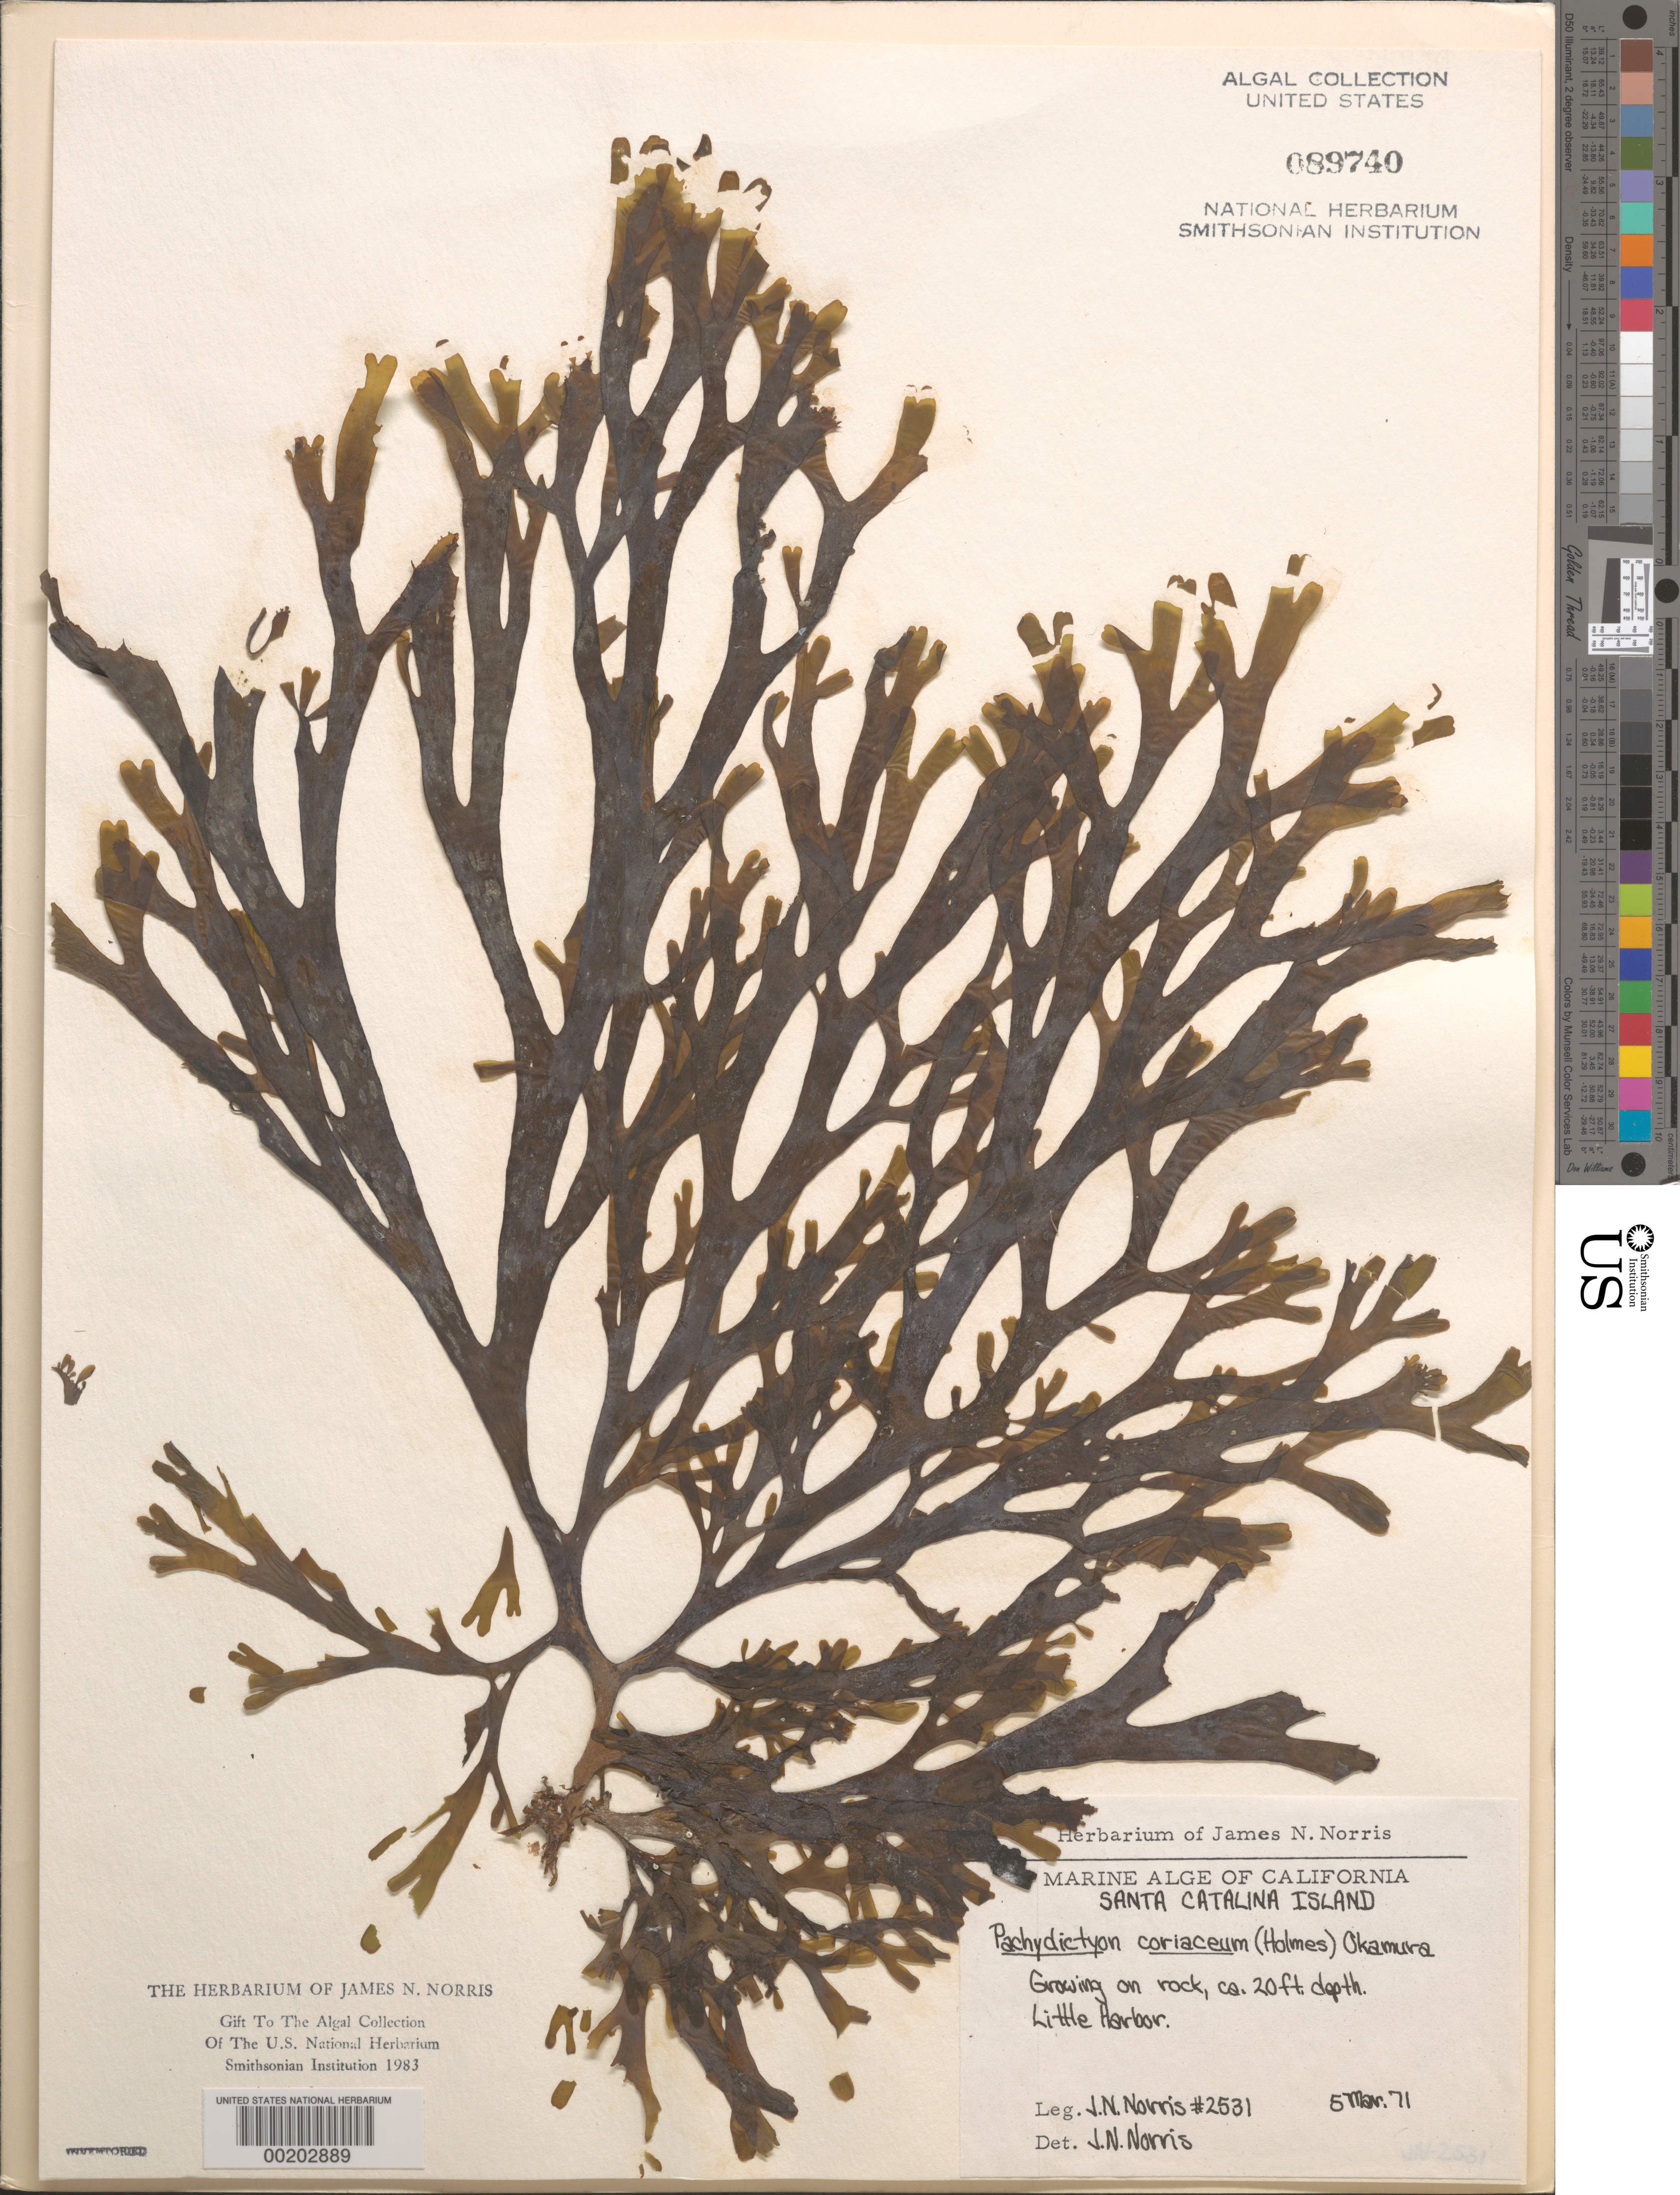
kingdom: Chromista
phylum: Ochrophyta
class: Phaeophyceae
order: Dictyotales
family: Dictyotaceae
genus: Pachydictyon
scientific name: Pachydictyon coriaceum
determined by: Norris, James N.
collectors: J. N. Norris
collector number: JN-2531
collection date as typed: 05 Mar 1971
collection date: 1971-03-05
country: United States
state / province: California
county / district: Los Angeles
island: Santa Catalina Island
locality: Little Harbor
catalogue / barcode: US 89740